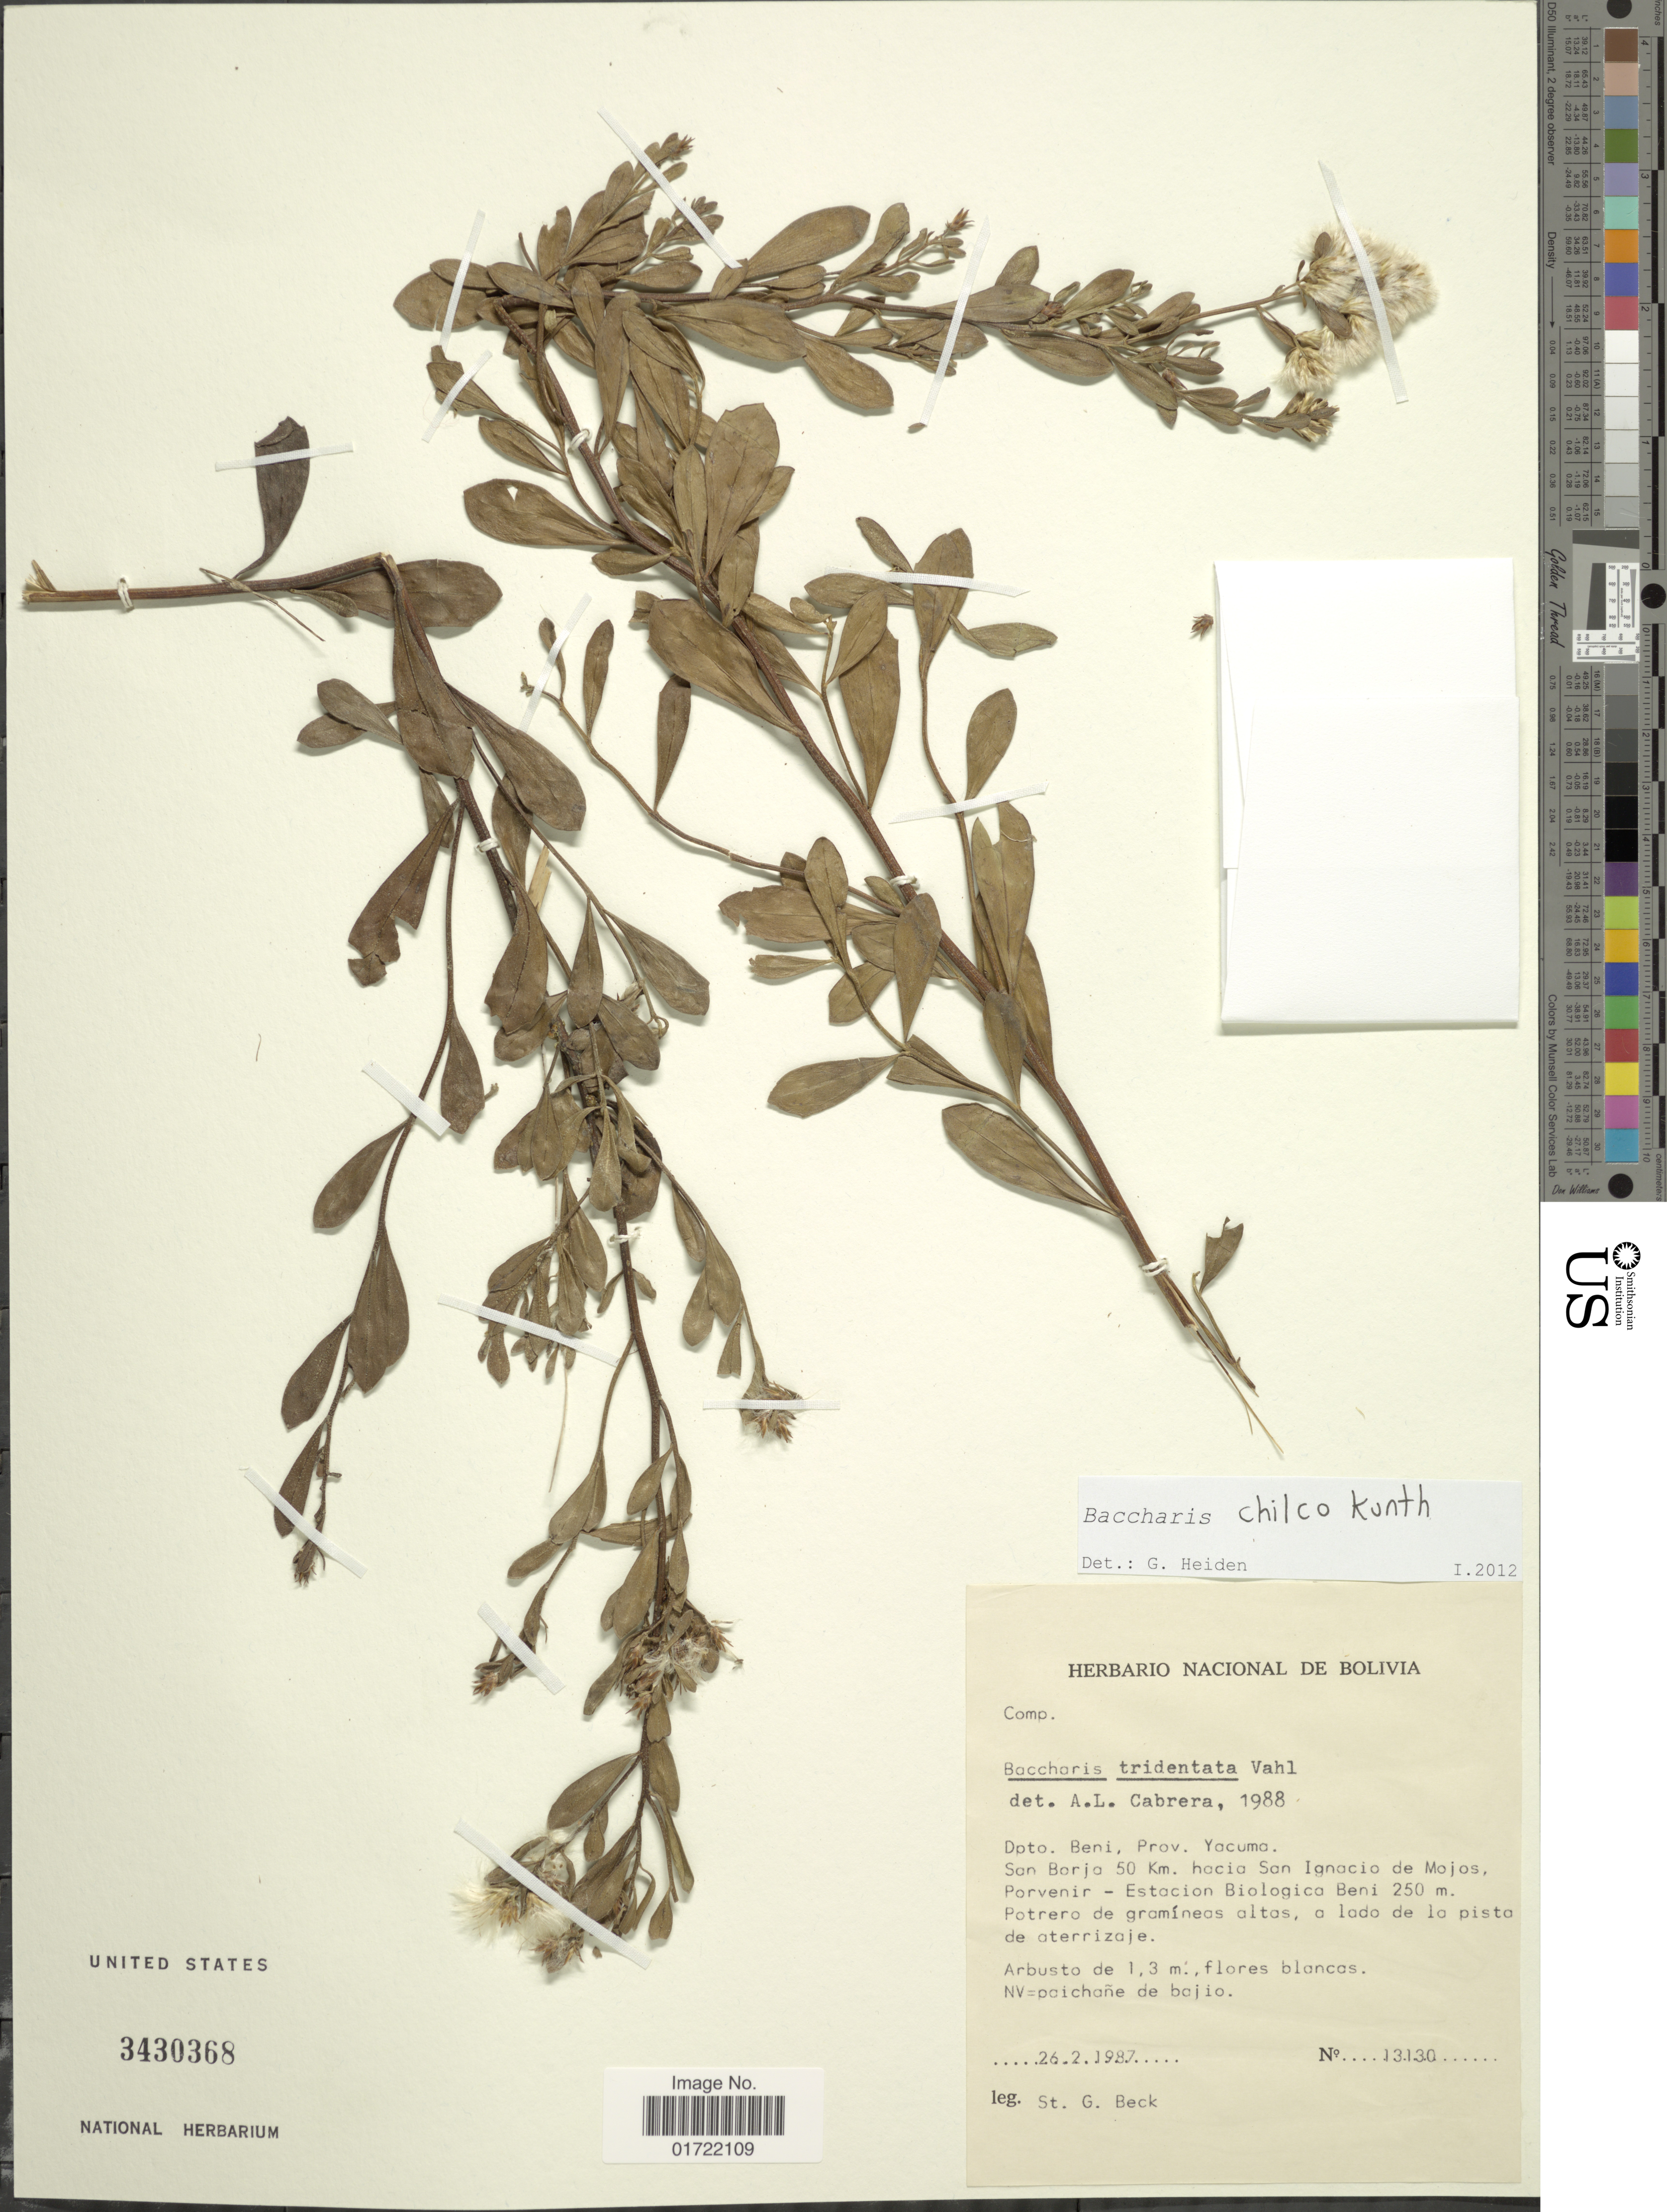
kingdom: Plantae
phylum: Tracheophyta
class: Magnoliopsida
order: Asterales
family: Asteraceae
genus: Baccharis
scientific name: Baccharis chilco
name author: Kunth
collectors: S. G. Beck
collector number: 13130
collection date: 1987-02-26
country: Bolivia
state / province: Beni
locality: Prov. Yacuma, Dpto. Beni, San Barja 50 km, hacia San Ignacio de Mojos Porvenir- Estacion Biologica Beni, Potrero de gramineas altas, a lado de la pista de oterrizaje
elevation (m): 250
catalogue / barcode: US 3430368